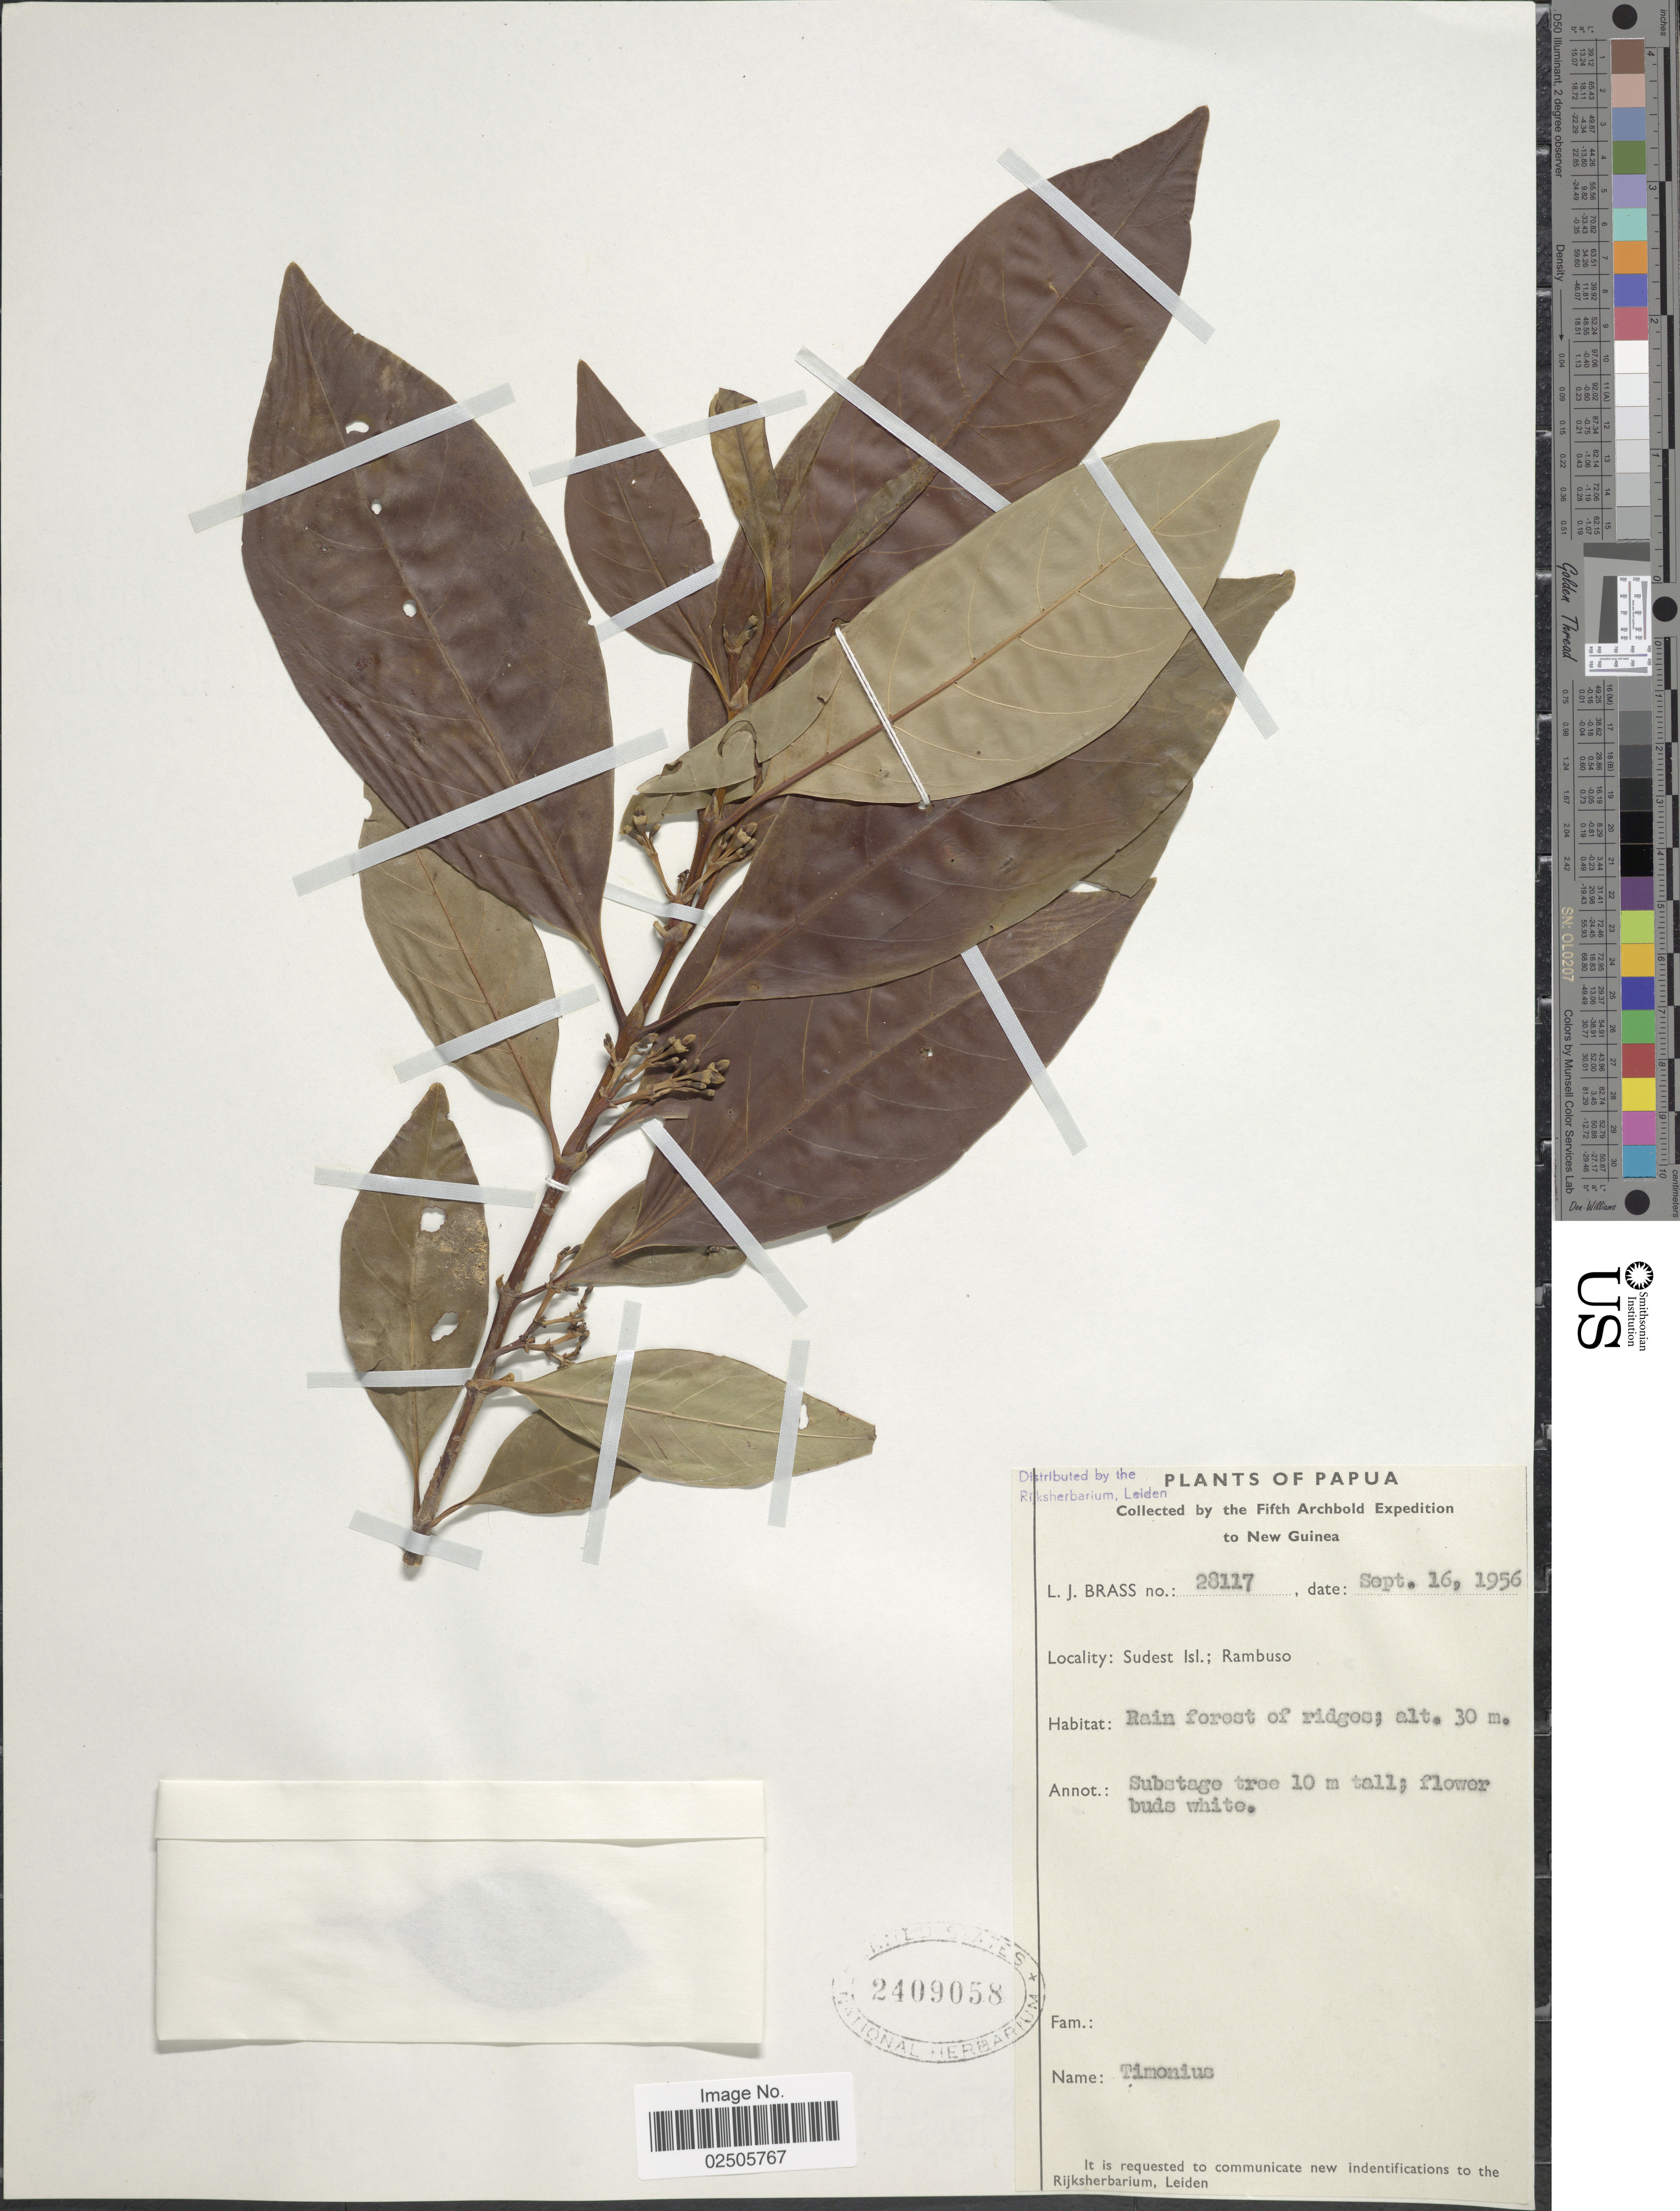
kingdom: Plantae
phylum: Tracheophyta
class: Magnoliopsida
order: Gentianales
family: Rubiaceae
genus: Timonius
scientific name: Timonius sp.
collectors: L. J. Brass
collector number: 28117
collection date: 1956-09-16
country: Papua New Guinea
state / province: Milne Bay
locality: Papua, New Guinea, Sudest Isl.; Rambuso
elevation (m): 30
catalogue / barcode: US 2409058